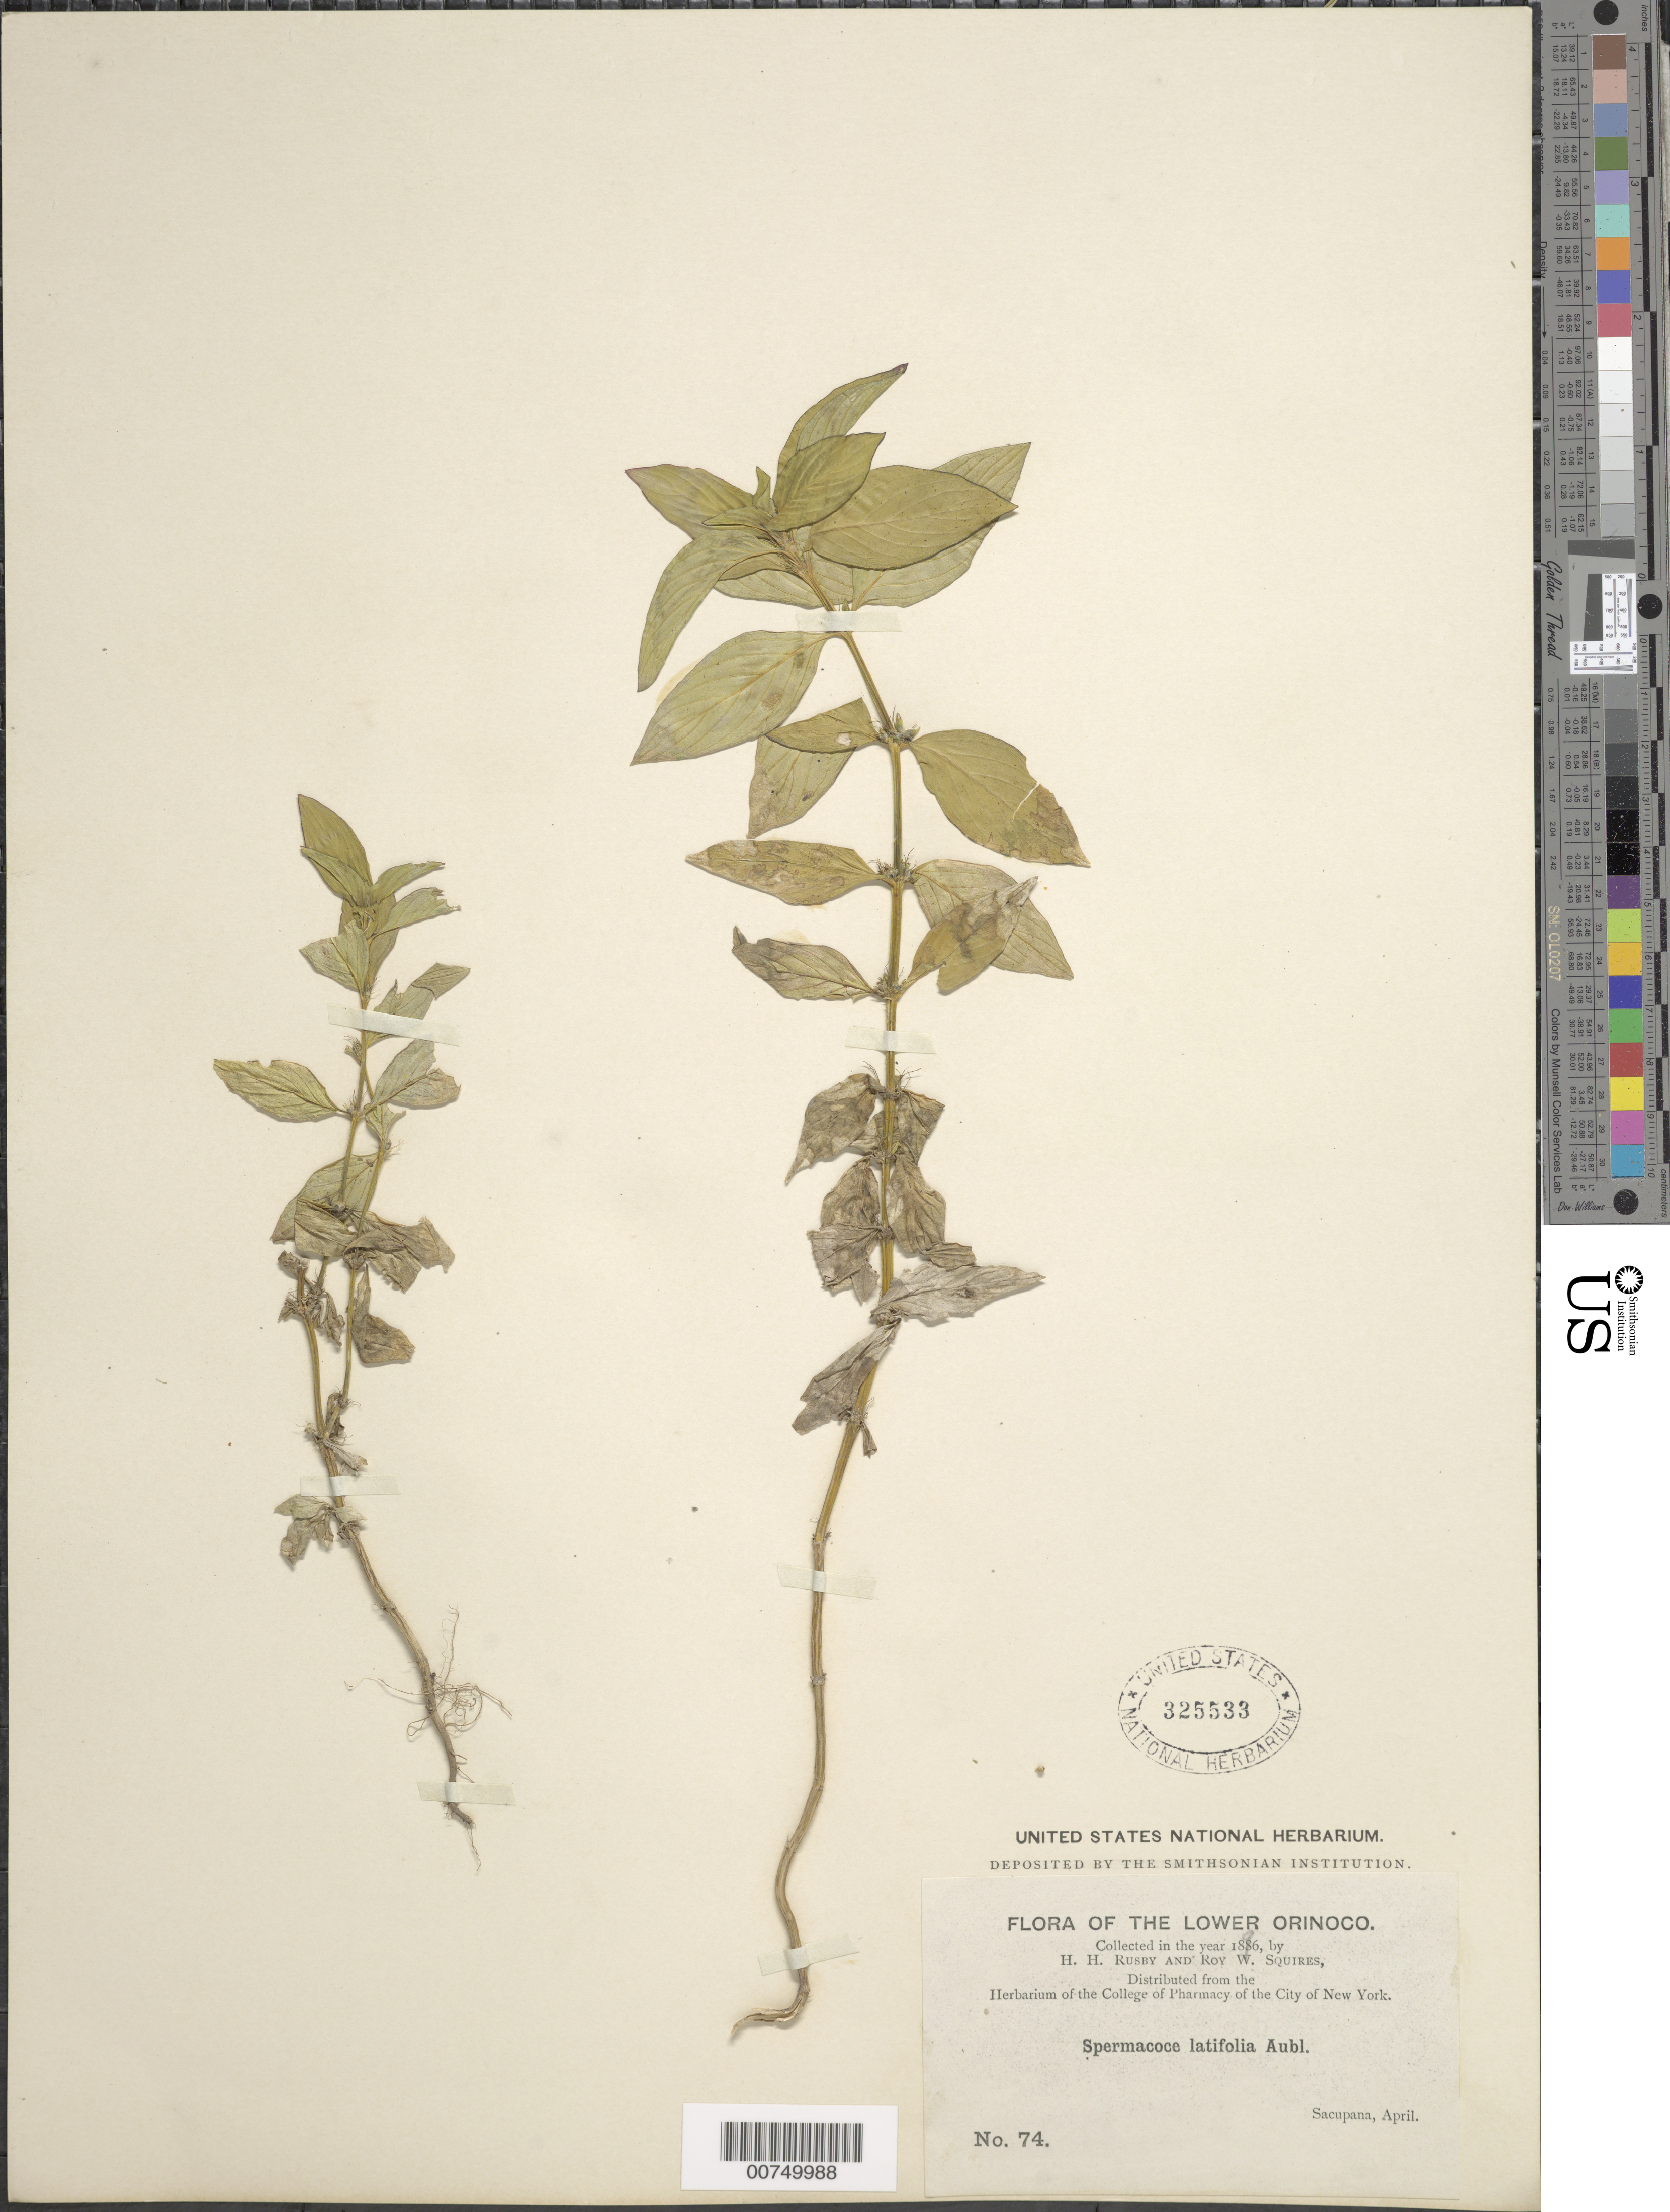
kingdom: Plantae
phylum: Tracheophyta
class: Magnoliopsida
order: Gentianales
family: Rubiaceae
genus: Borreria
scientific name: Borreria latifolia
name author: (Aubl.) K. Schum.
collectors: H. H. Rusby & R. Squires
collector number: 74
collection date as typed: April 1896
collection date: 1896-04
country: Venezuela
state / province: Delta Amacuro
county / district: Antonio Díaz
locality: Lower Orinoco, Sacupana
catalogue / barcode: US 325533